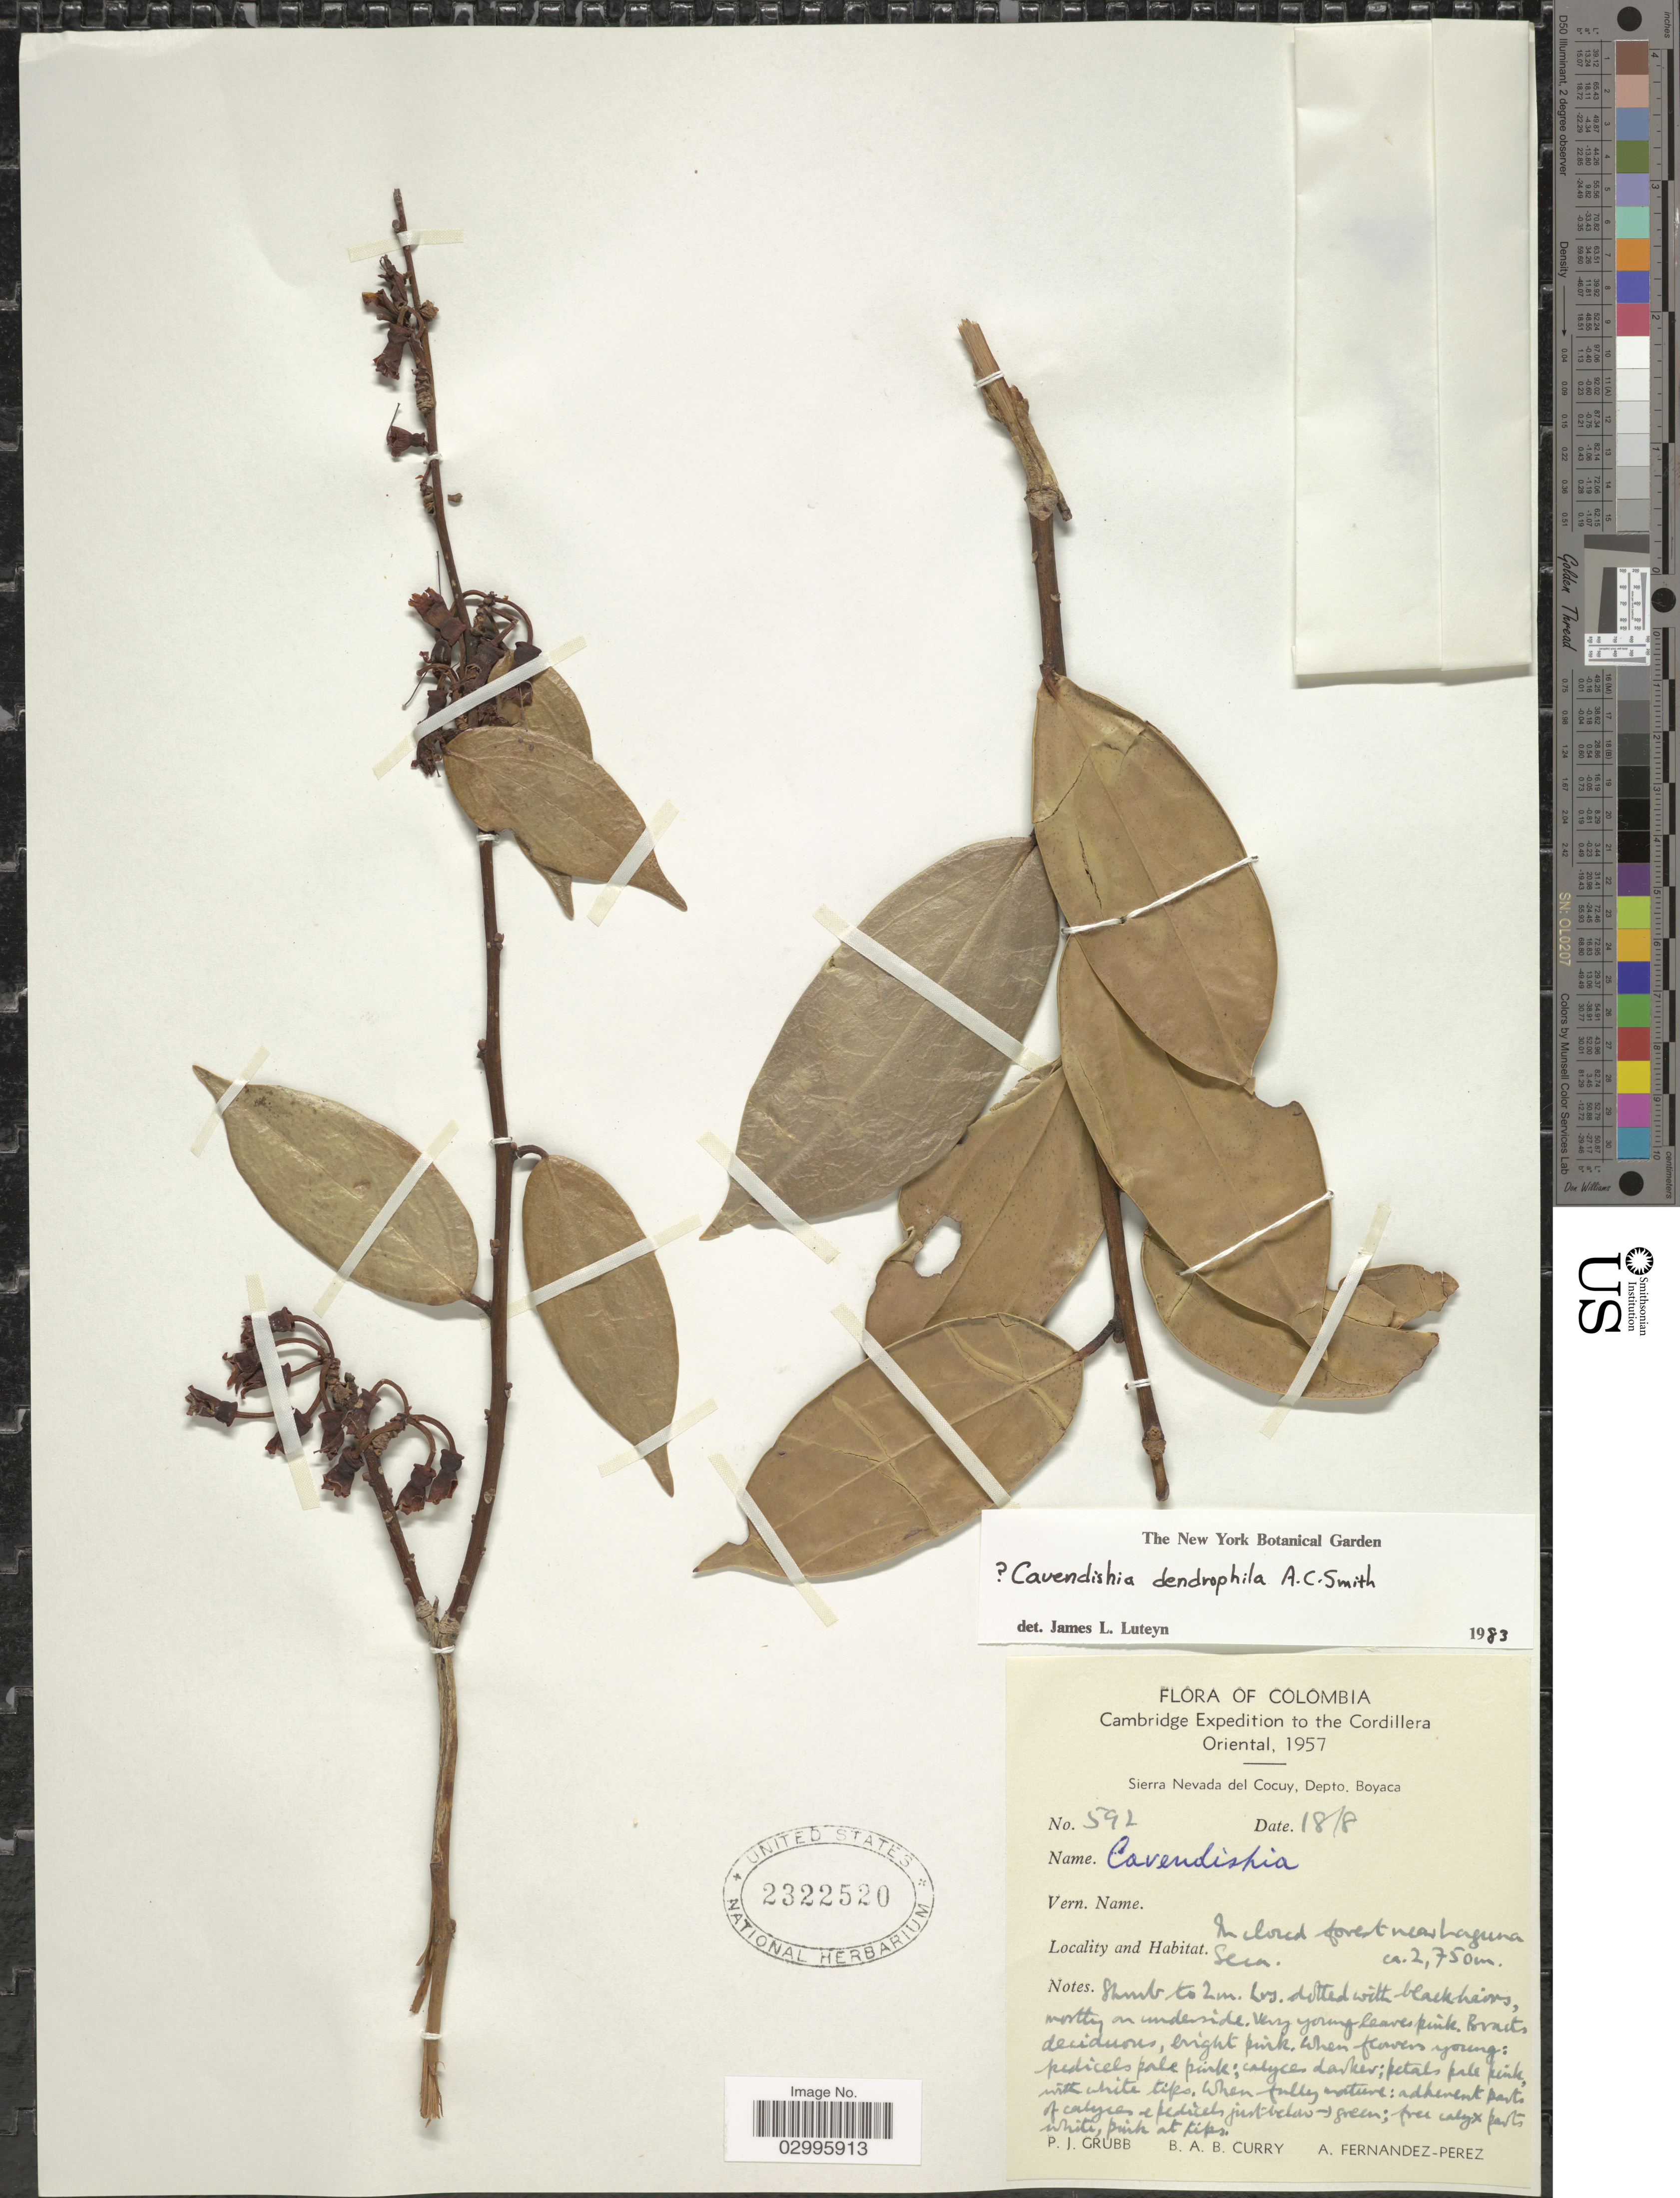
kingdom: Plantae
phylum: Tracheophyta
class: Magnoliopsida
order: Ericales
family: Ericaceae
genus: Cavendishia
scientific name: Cavendishia dendrophila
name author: A.C. Sm.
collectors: P. J. Grubb, B. A. B. Curry & A. Fernández-Pérez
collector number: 592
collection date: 1957-08-18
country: Colombia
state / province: Boyacá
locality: Cambridge to the Cordillera Oriental. Sierra Nevada del Cocuy, Depto. Boyaca. In cloud forest near Laguna Seca.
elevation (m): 2750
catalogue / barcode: US 2322520